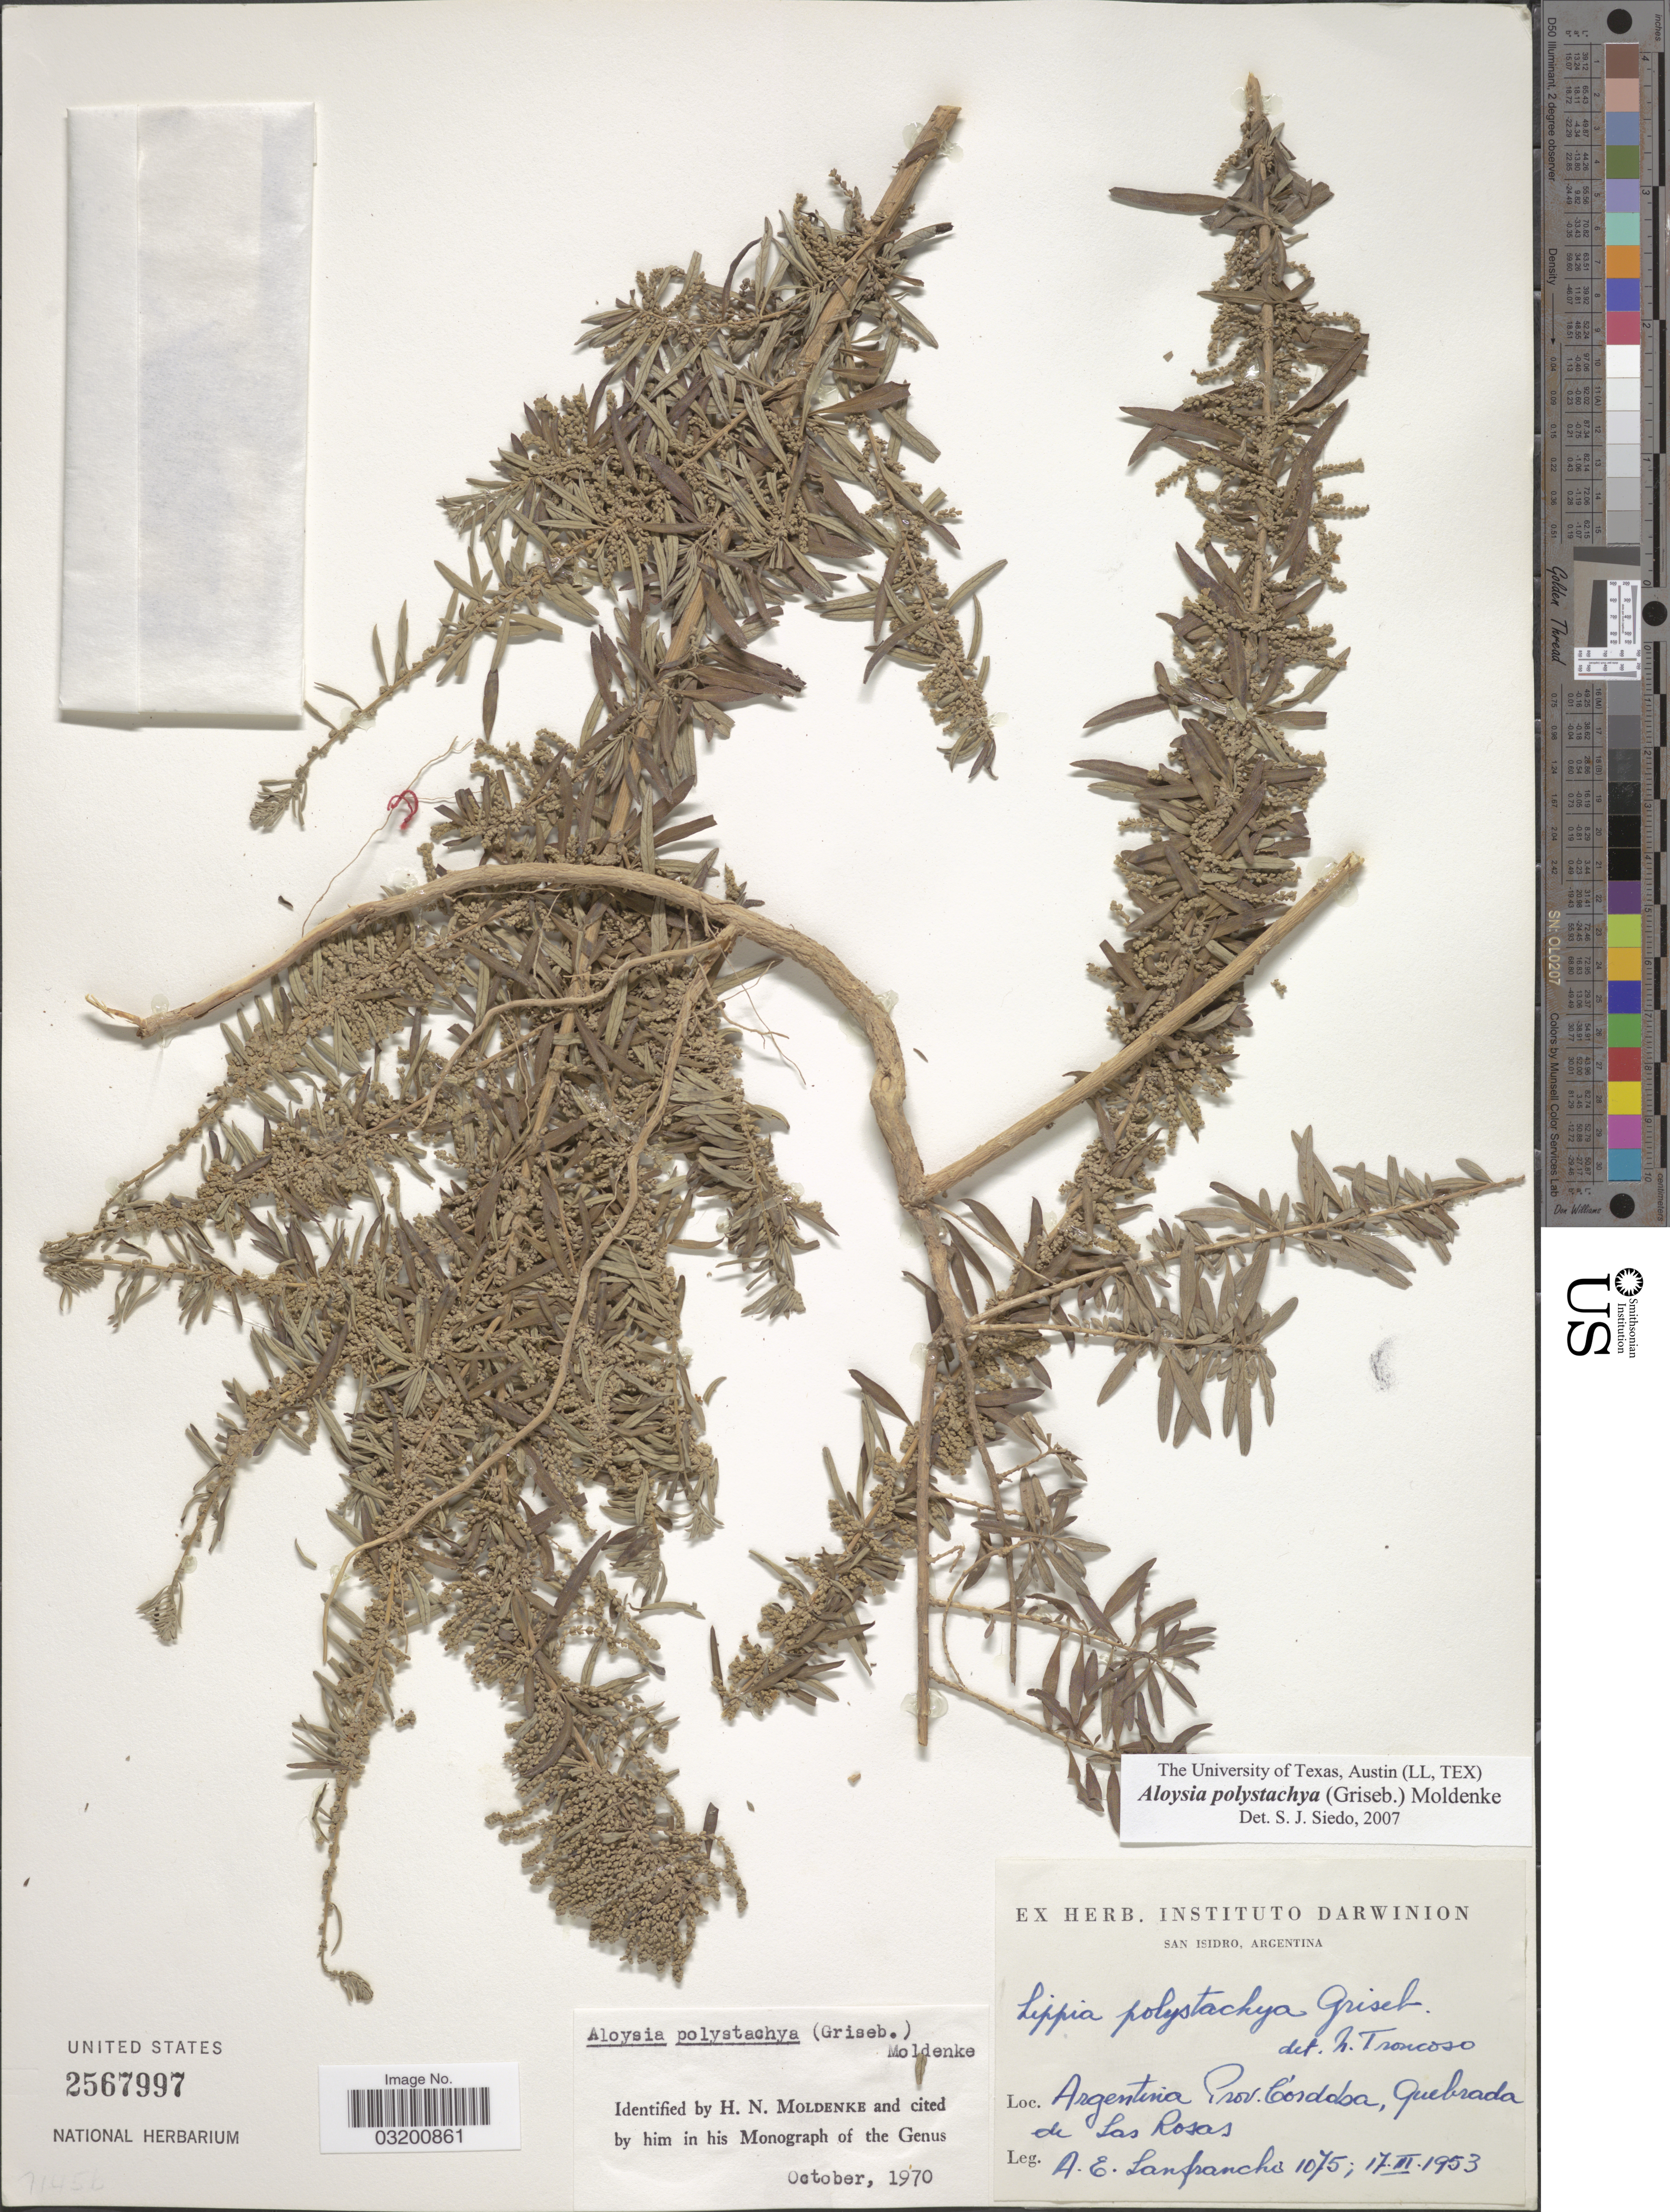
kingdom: Plantae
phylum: Tracheophyta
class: Magnoliopsida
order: Lamiales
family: Verbenaceae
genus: Aloysia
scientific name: Aloysia polystachya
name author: (Griseb.) Moldenke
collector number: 1075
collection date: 1953-03-17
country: Argentina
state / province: Cordoba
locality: San Isidro, Quebrada de Las Rosas.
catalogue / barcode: US 2567997